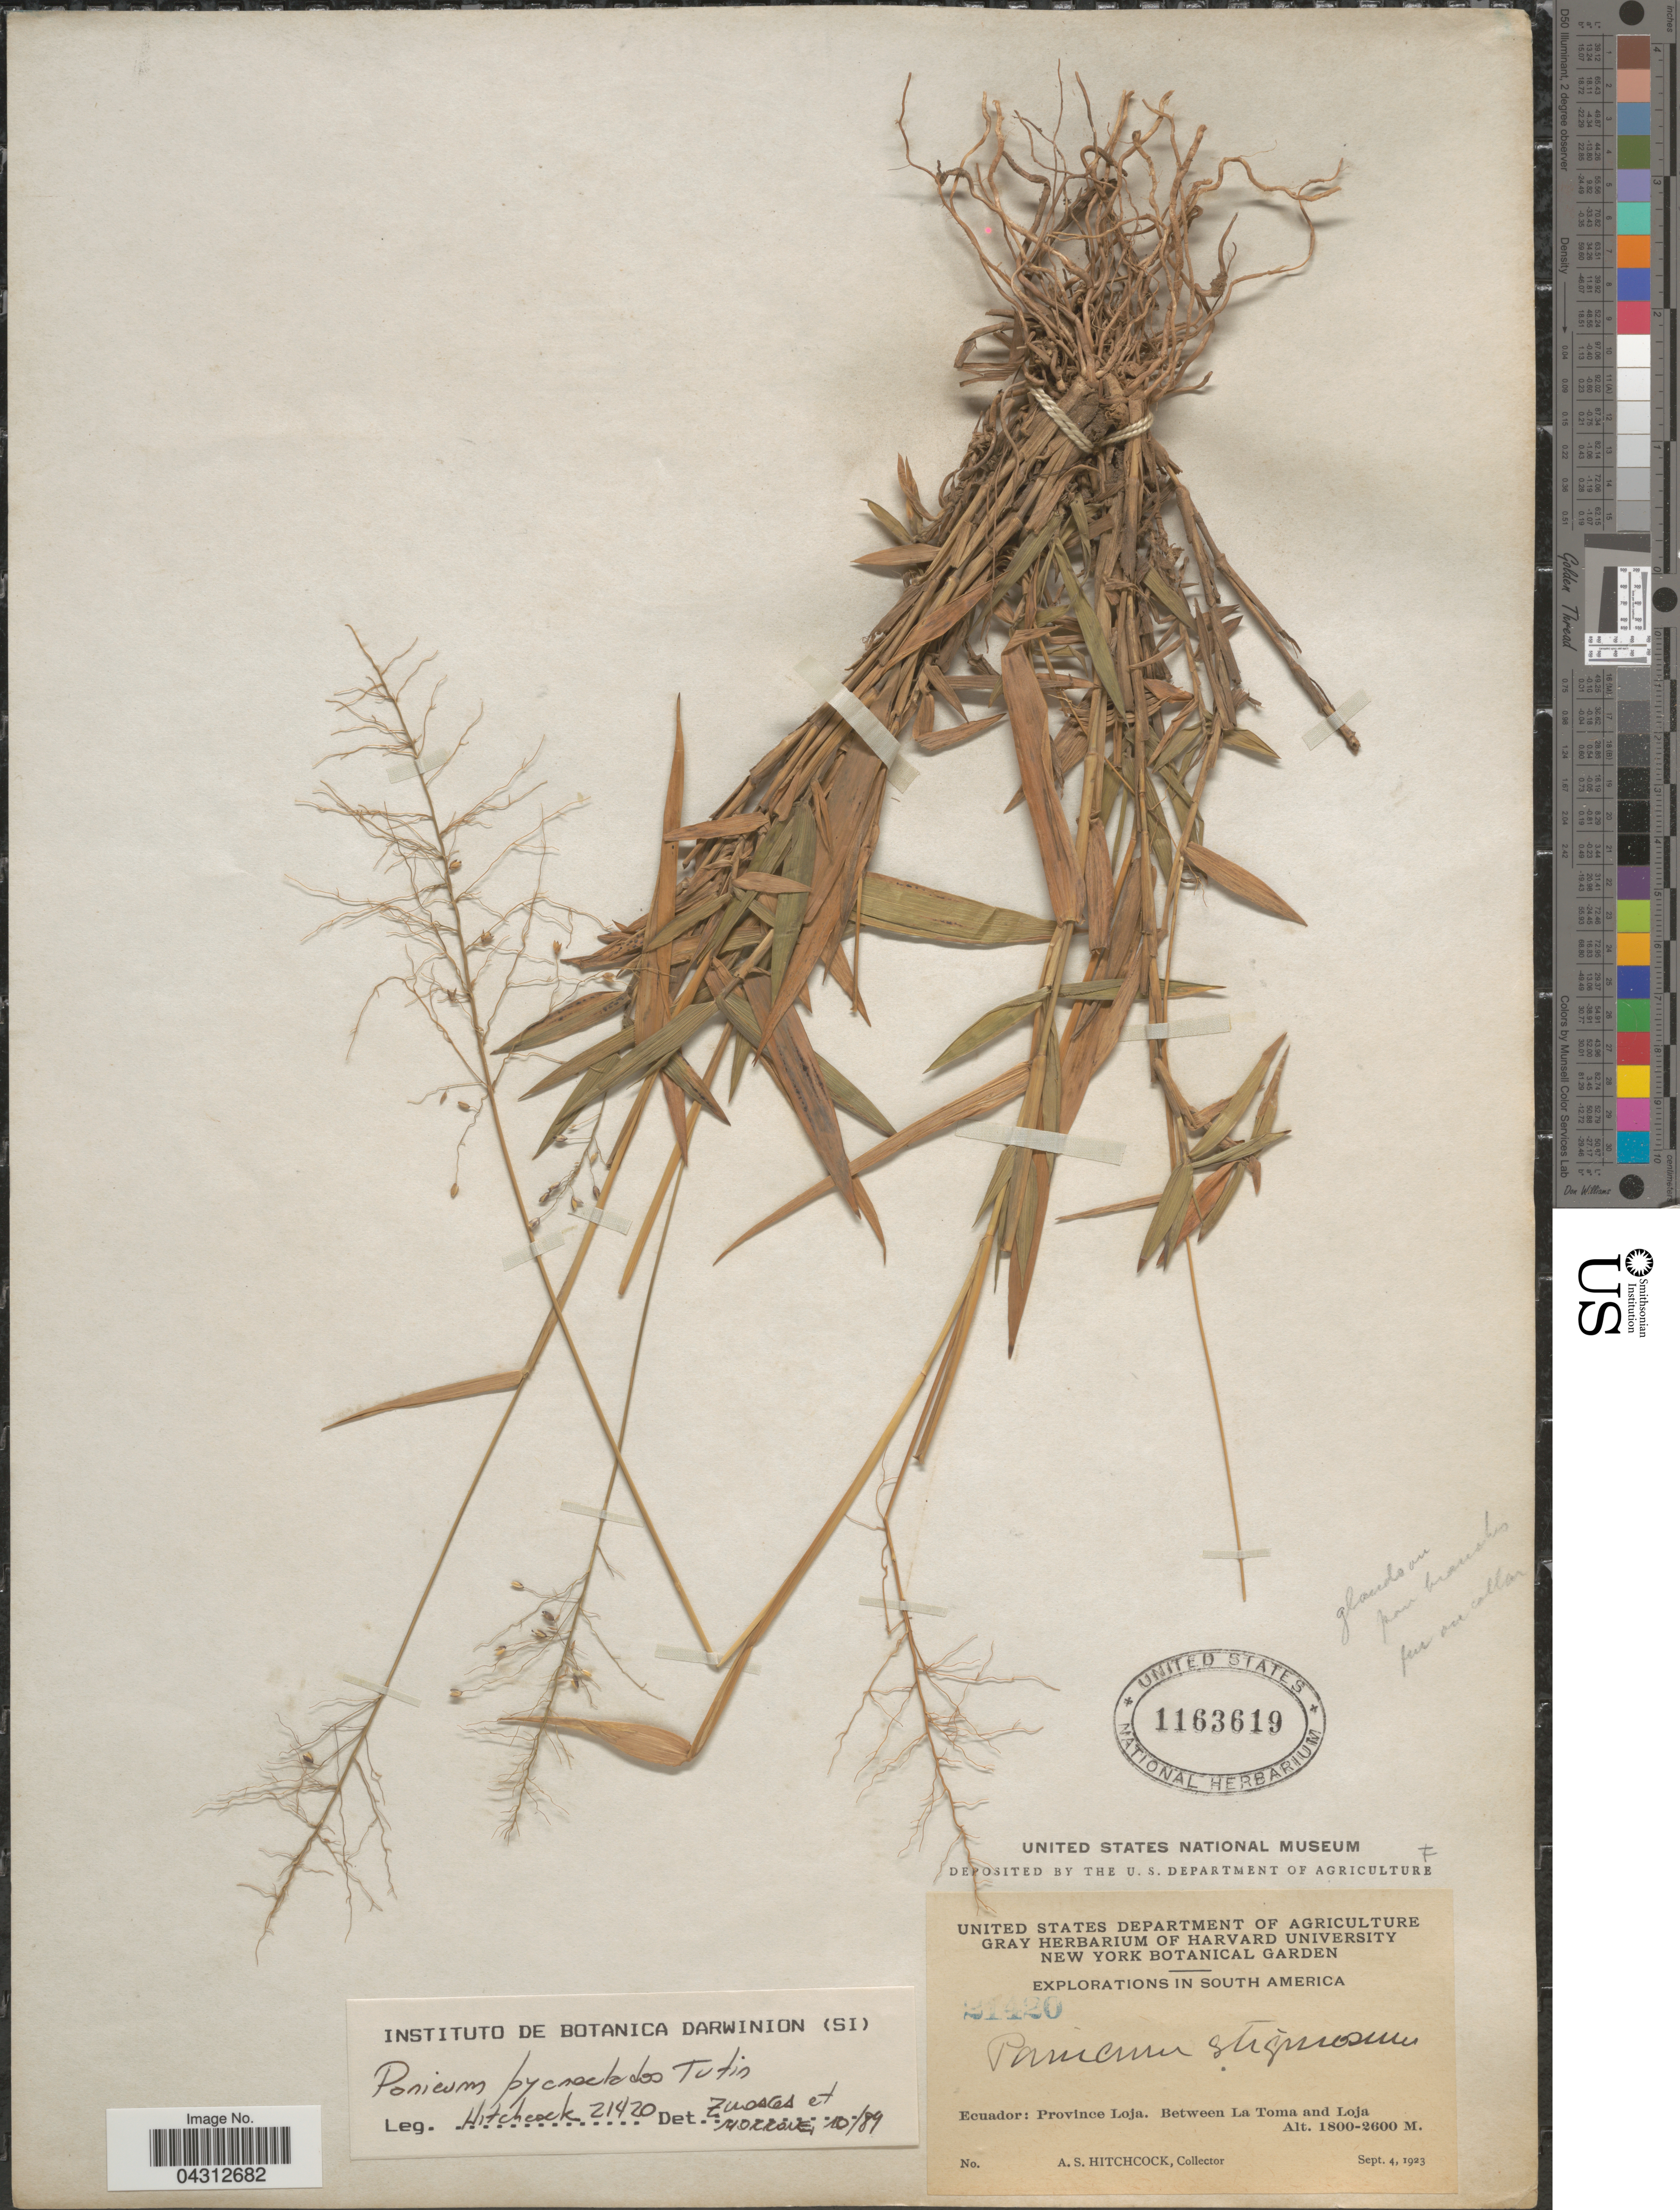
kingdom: Plantae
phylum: Tracheophyta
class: Liliopsida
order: Poales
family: Poaceae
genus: Dichanthelium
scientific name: Dichanthelium pycnoclados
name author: (Tutin) Davidse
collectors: A. S. Hitchcock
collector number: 21420*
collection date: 1923-09-04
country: Ecuador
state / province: Loja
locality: Explorations in South America. Between La Toma and Loja.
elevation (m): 1800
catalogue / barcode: US 1163619